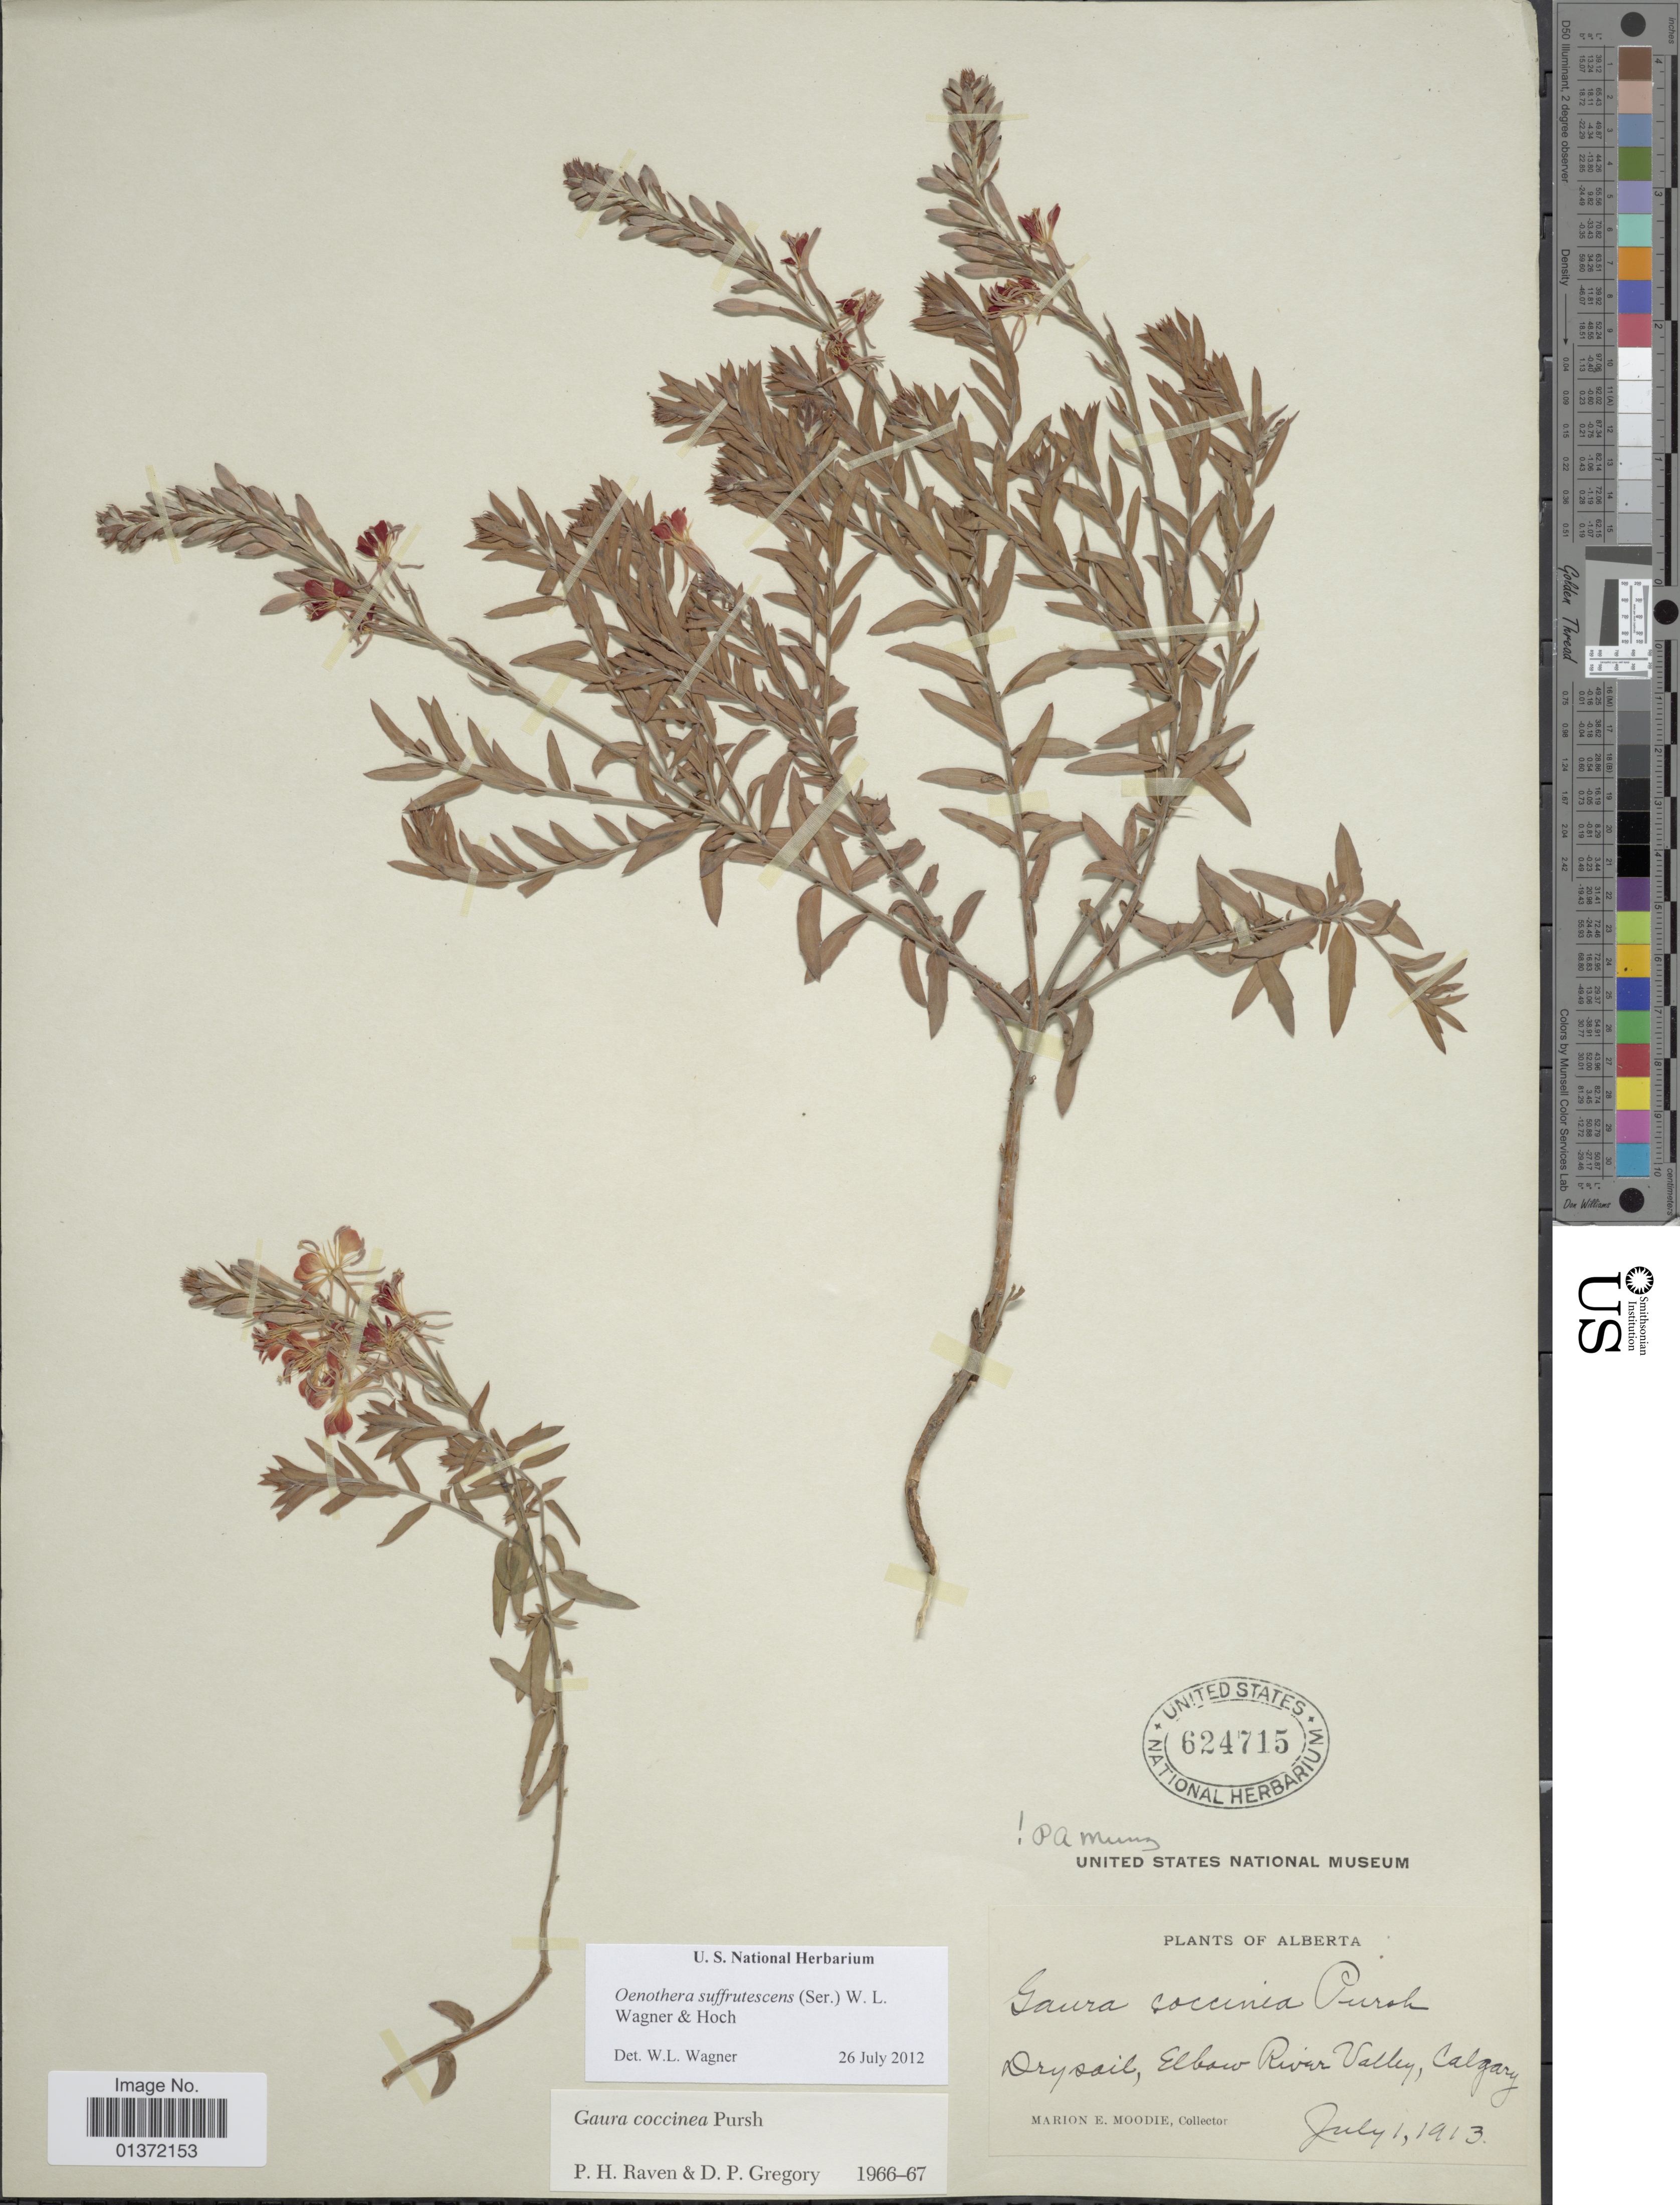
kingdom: Plantae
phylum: Tracheophyta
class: Magnoliopsida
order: Myrtales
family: Onagraceae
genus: Oenothera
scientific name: Oenothera suffrutescens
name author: (Ser.) W.L. Wagner & Hoch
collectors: M. E. Moodie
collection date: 1913-07-01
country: Canada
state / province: Alberta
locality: Elbow River Valley, Calgary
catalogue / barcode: US 624715